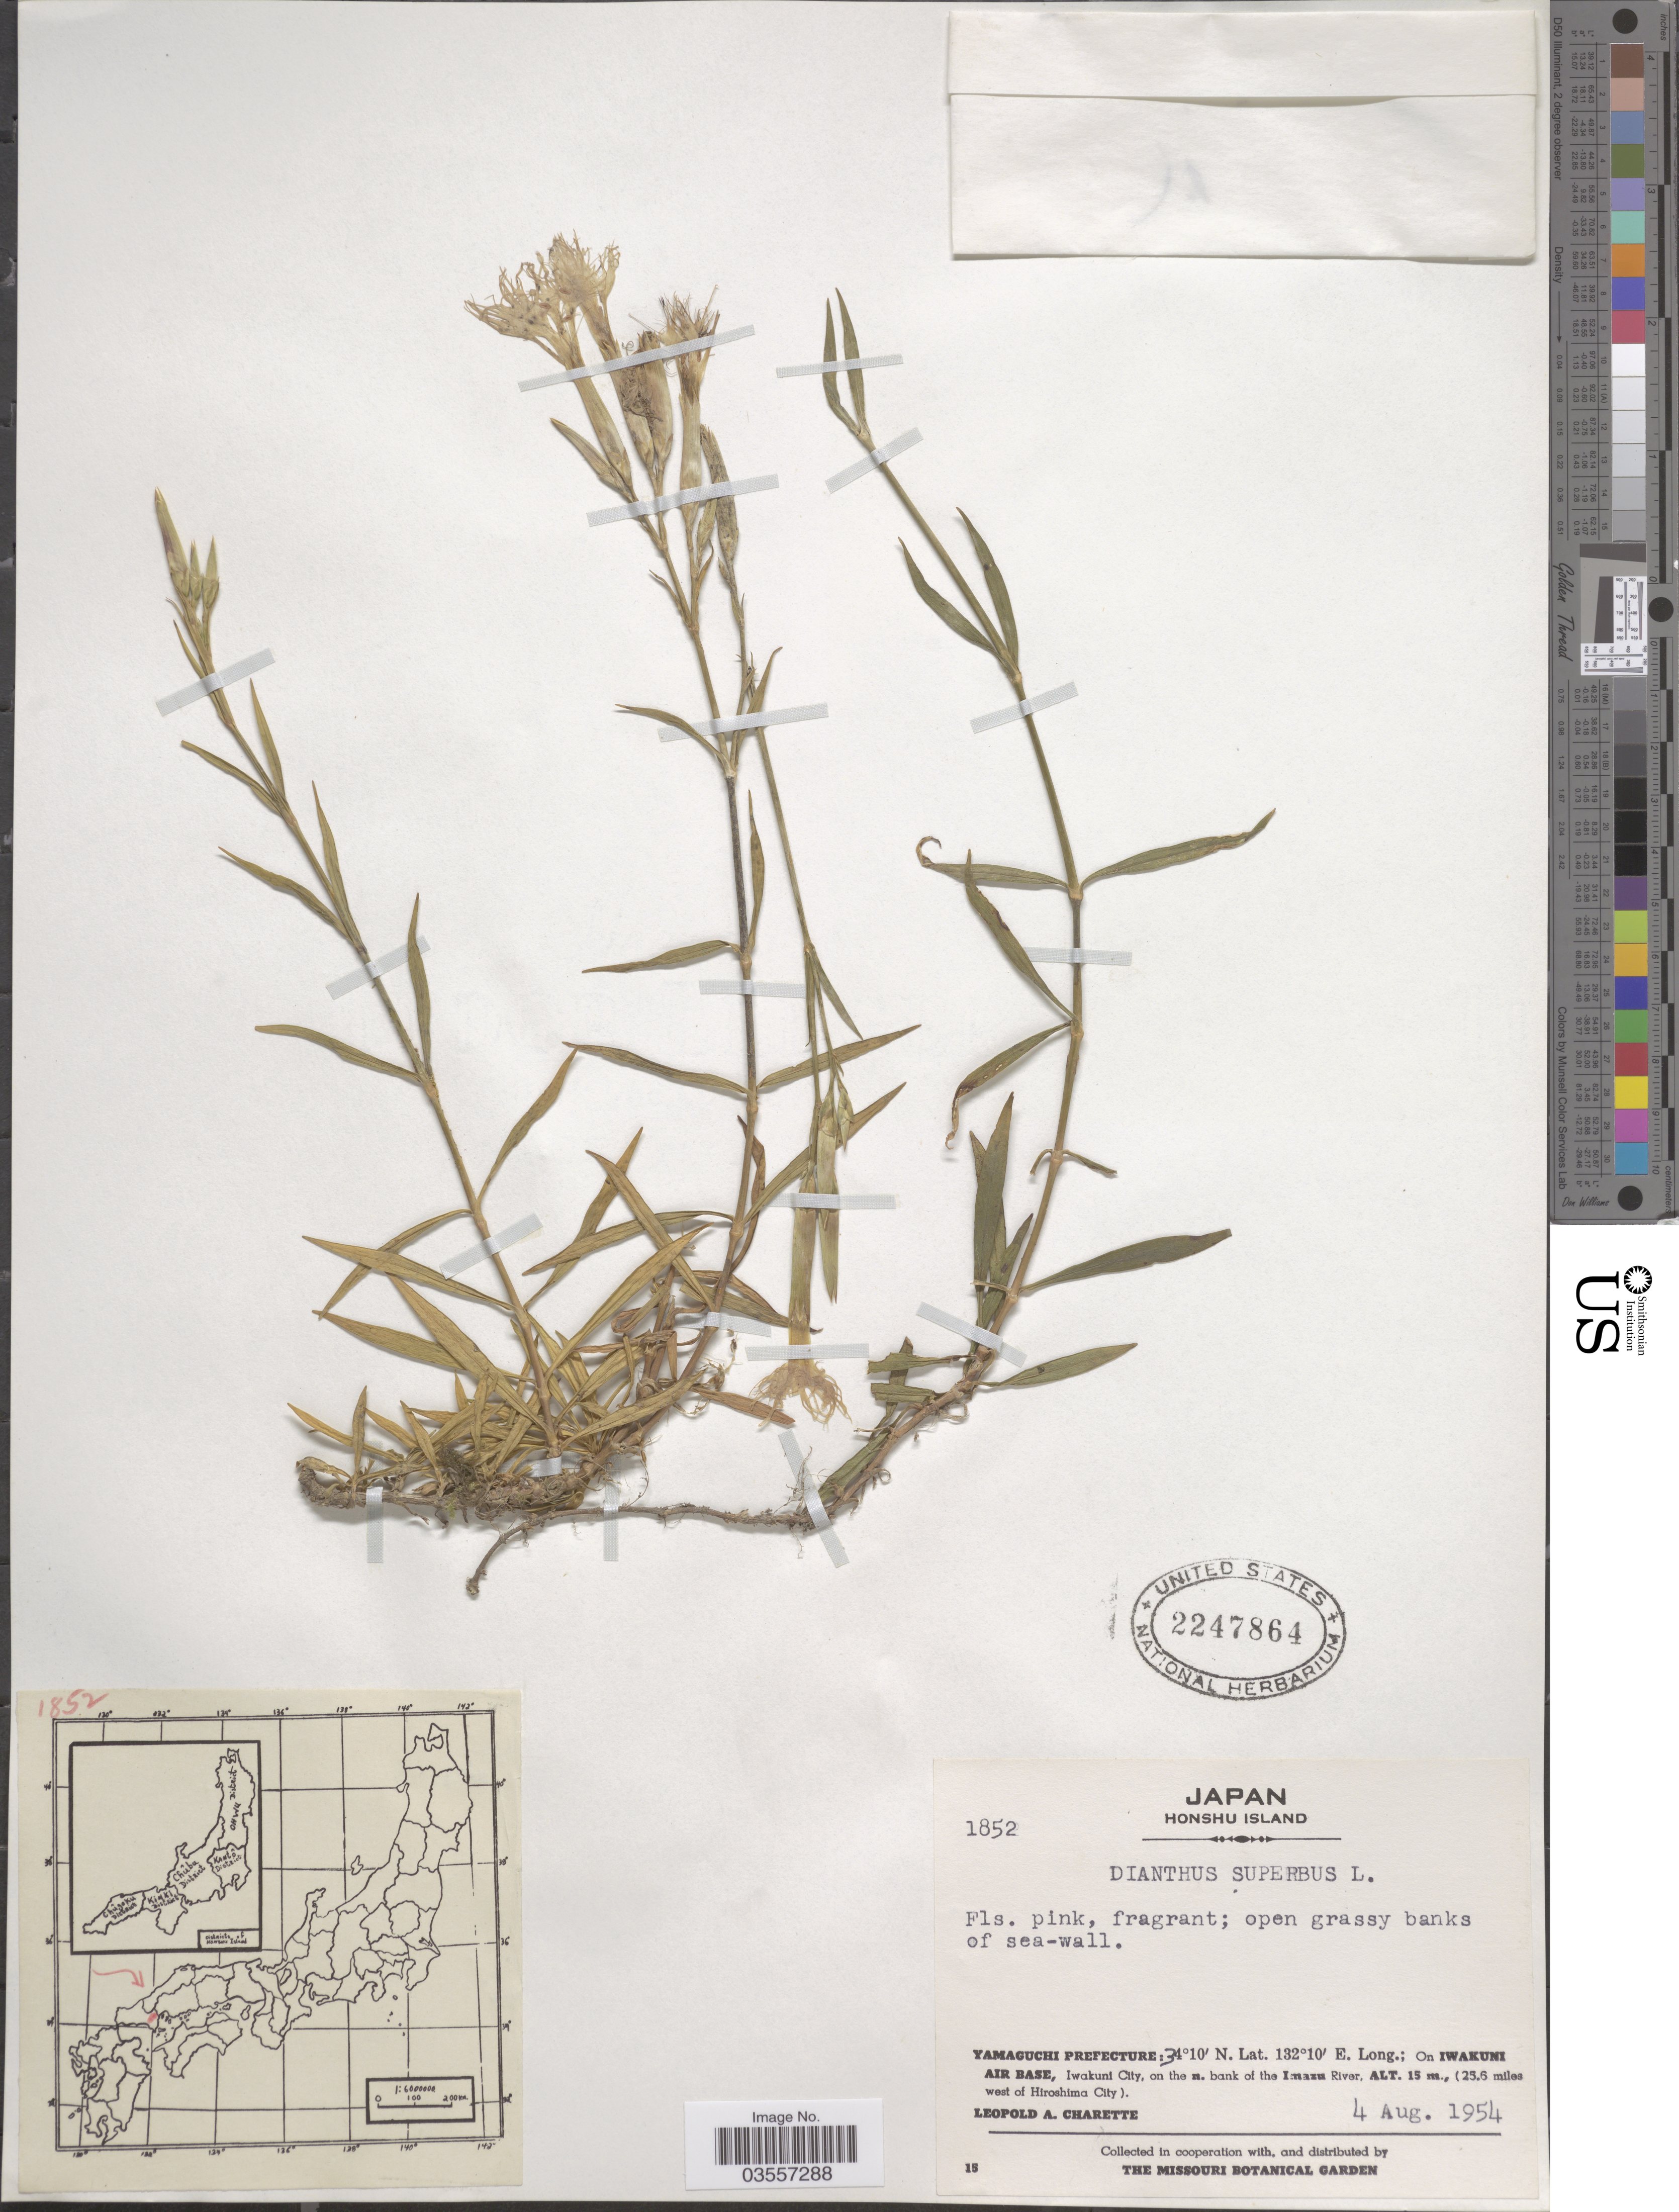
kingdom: Plantae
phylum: Tracheophyta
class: Magnoliopsida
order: Caryophyllales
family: Caryophyllaceae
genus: Dianthus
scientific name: Dianthus superbus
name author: L.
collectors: L. A. Charette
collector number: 1852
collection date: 1954-08-04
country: Japan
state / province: Yamaguti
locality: Honshu Island. Yamaguchi Prefecture: On Iwakuni Air Base, Iwakuni City, on the n. bank of the Imazu River. (25.6 miles west of Hiroshima City).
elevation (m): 15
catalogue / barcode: US 2247864